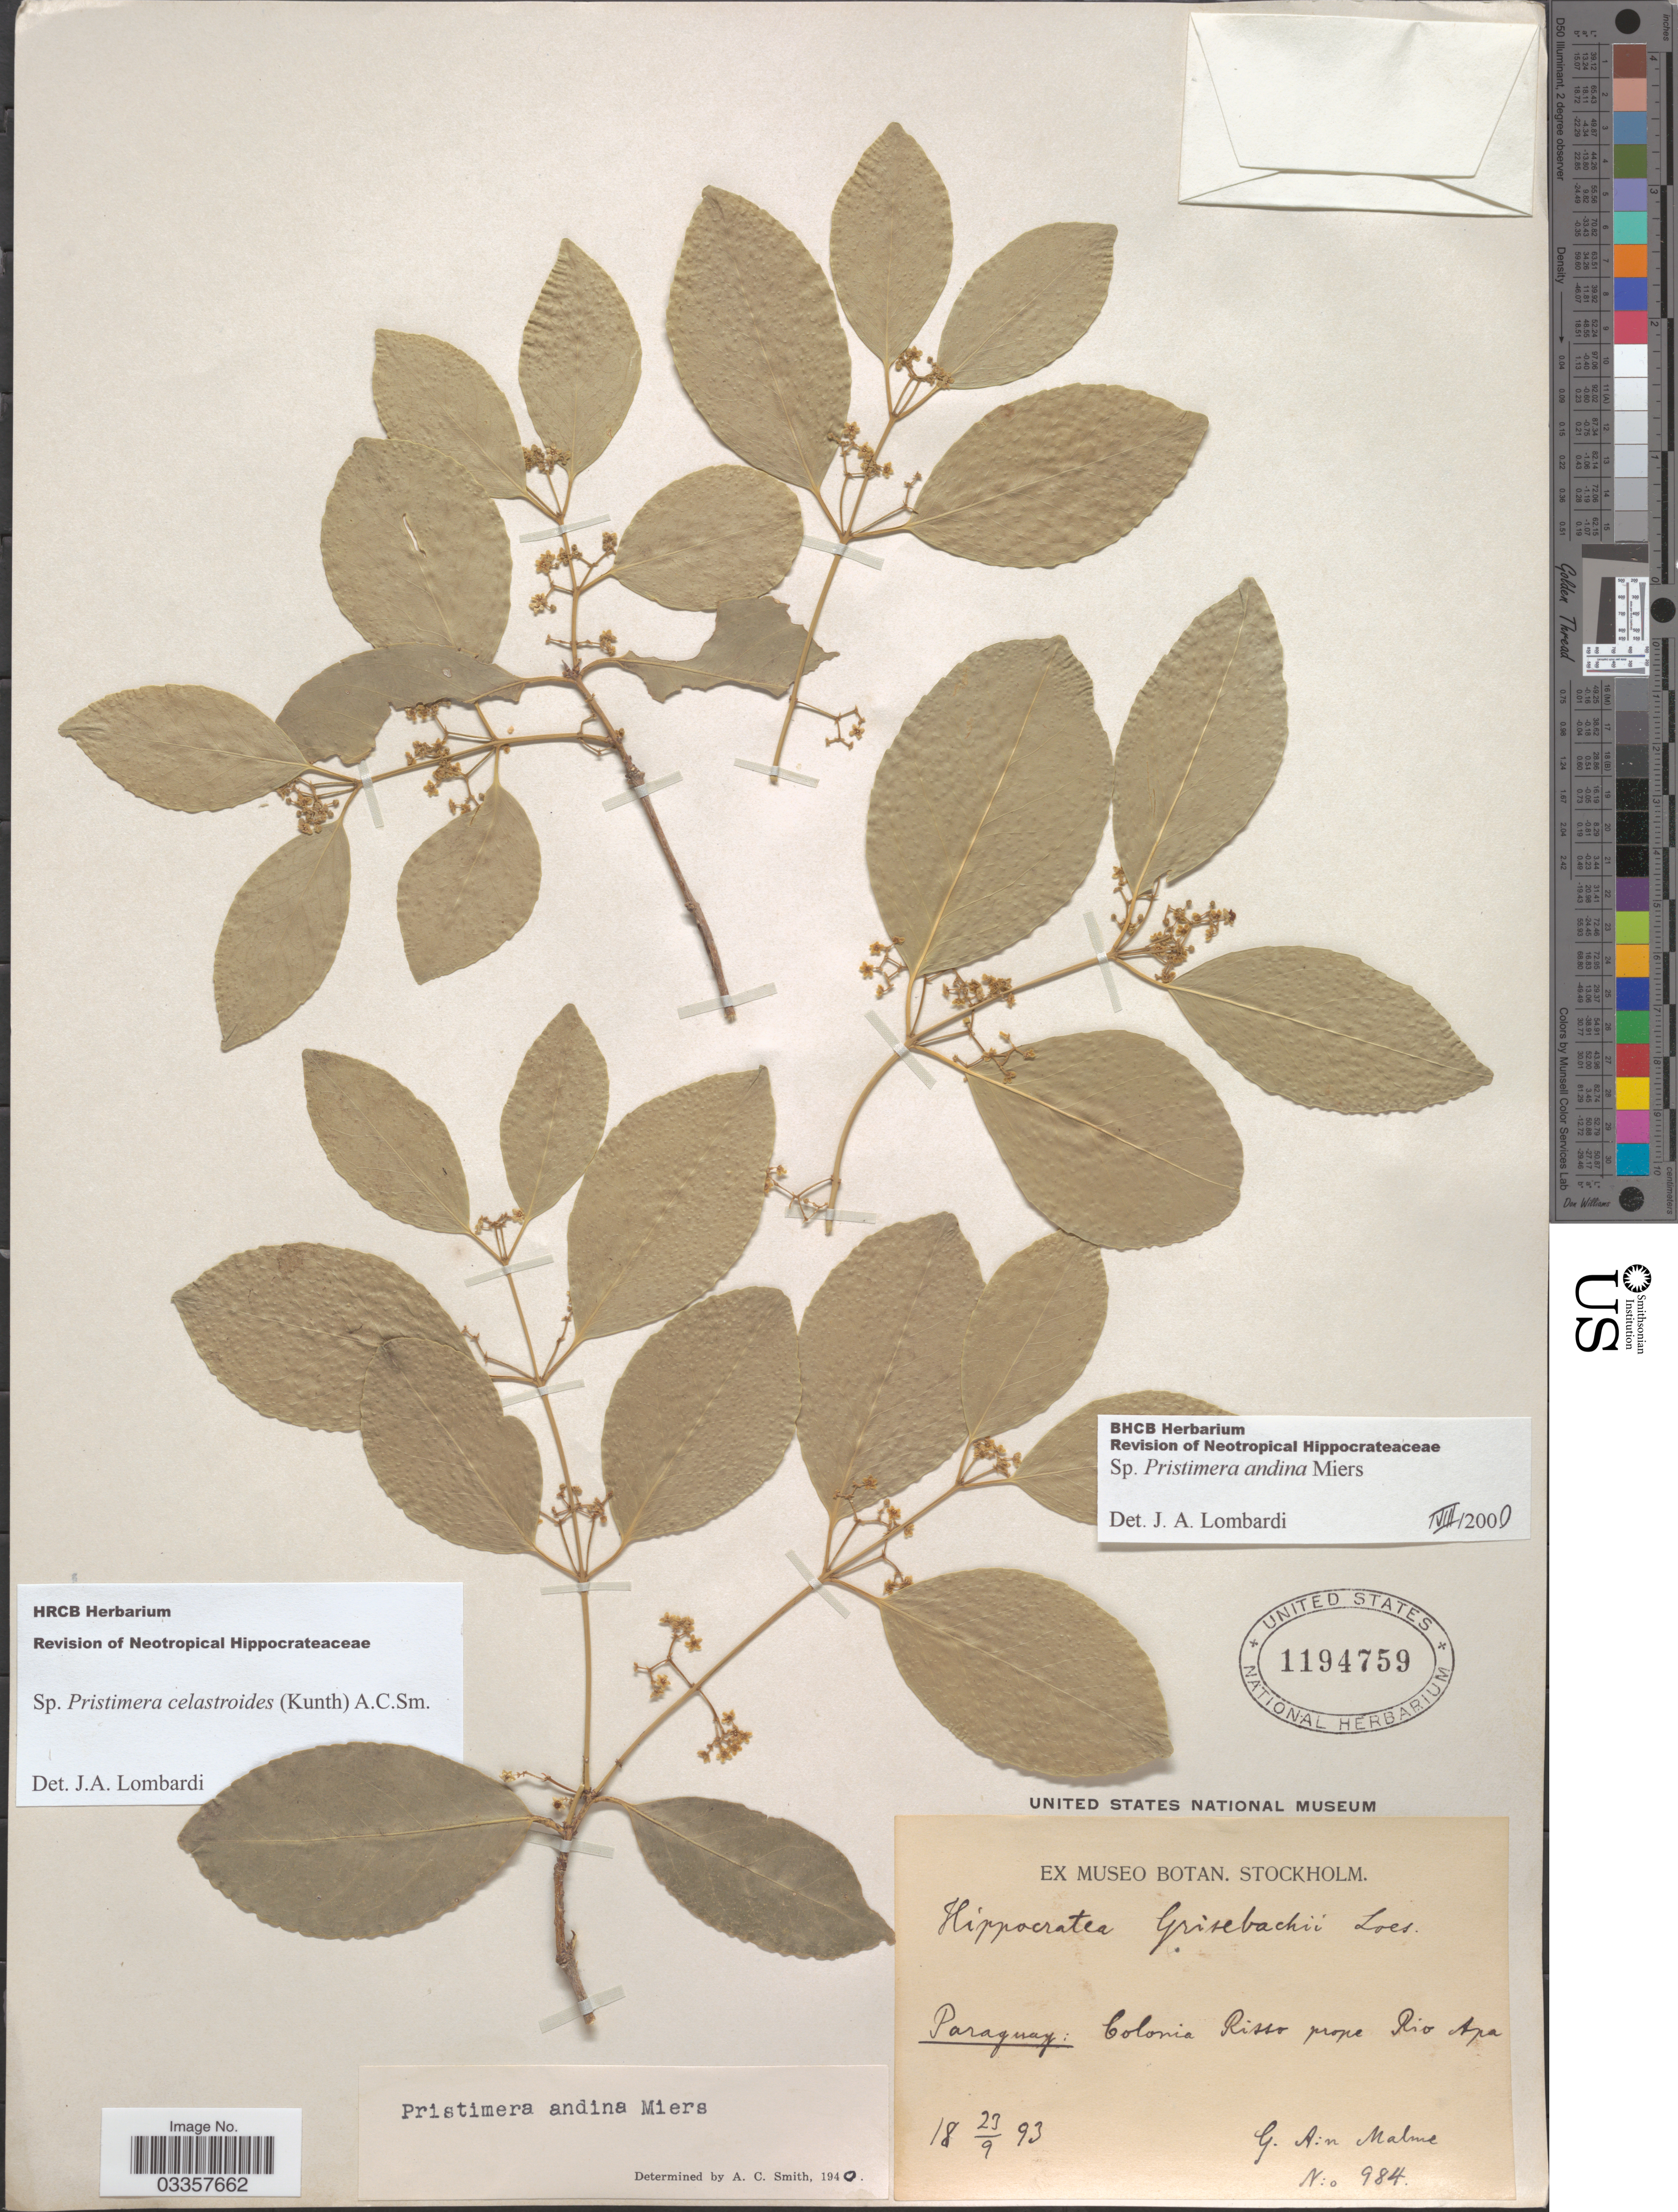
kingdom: Plantae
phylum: Tracheophyta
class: Magnoliopsida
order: Celastrales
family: Celastraceae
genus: Pristimera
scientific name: Pristimera celastroides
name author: (Kunth) A.C. Sm.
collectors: G. O. A. Malme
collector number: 984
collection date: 1893-09-23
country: Paraguay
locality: Colonia Risso prope Rio Apa.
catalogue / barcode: US 1194759